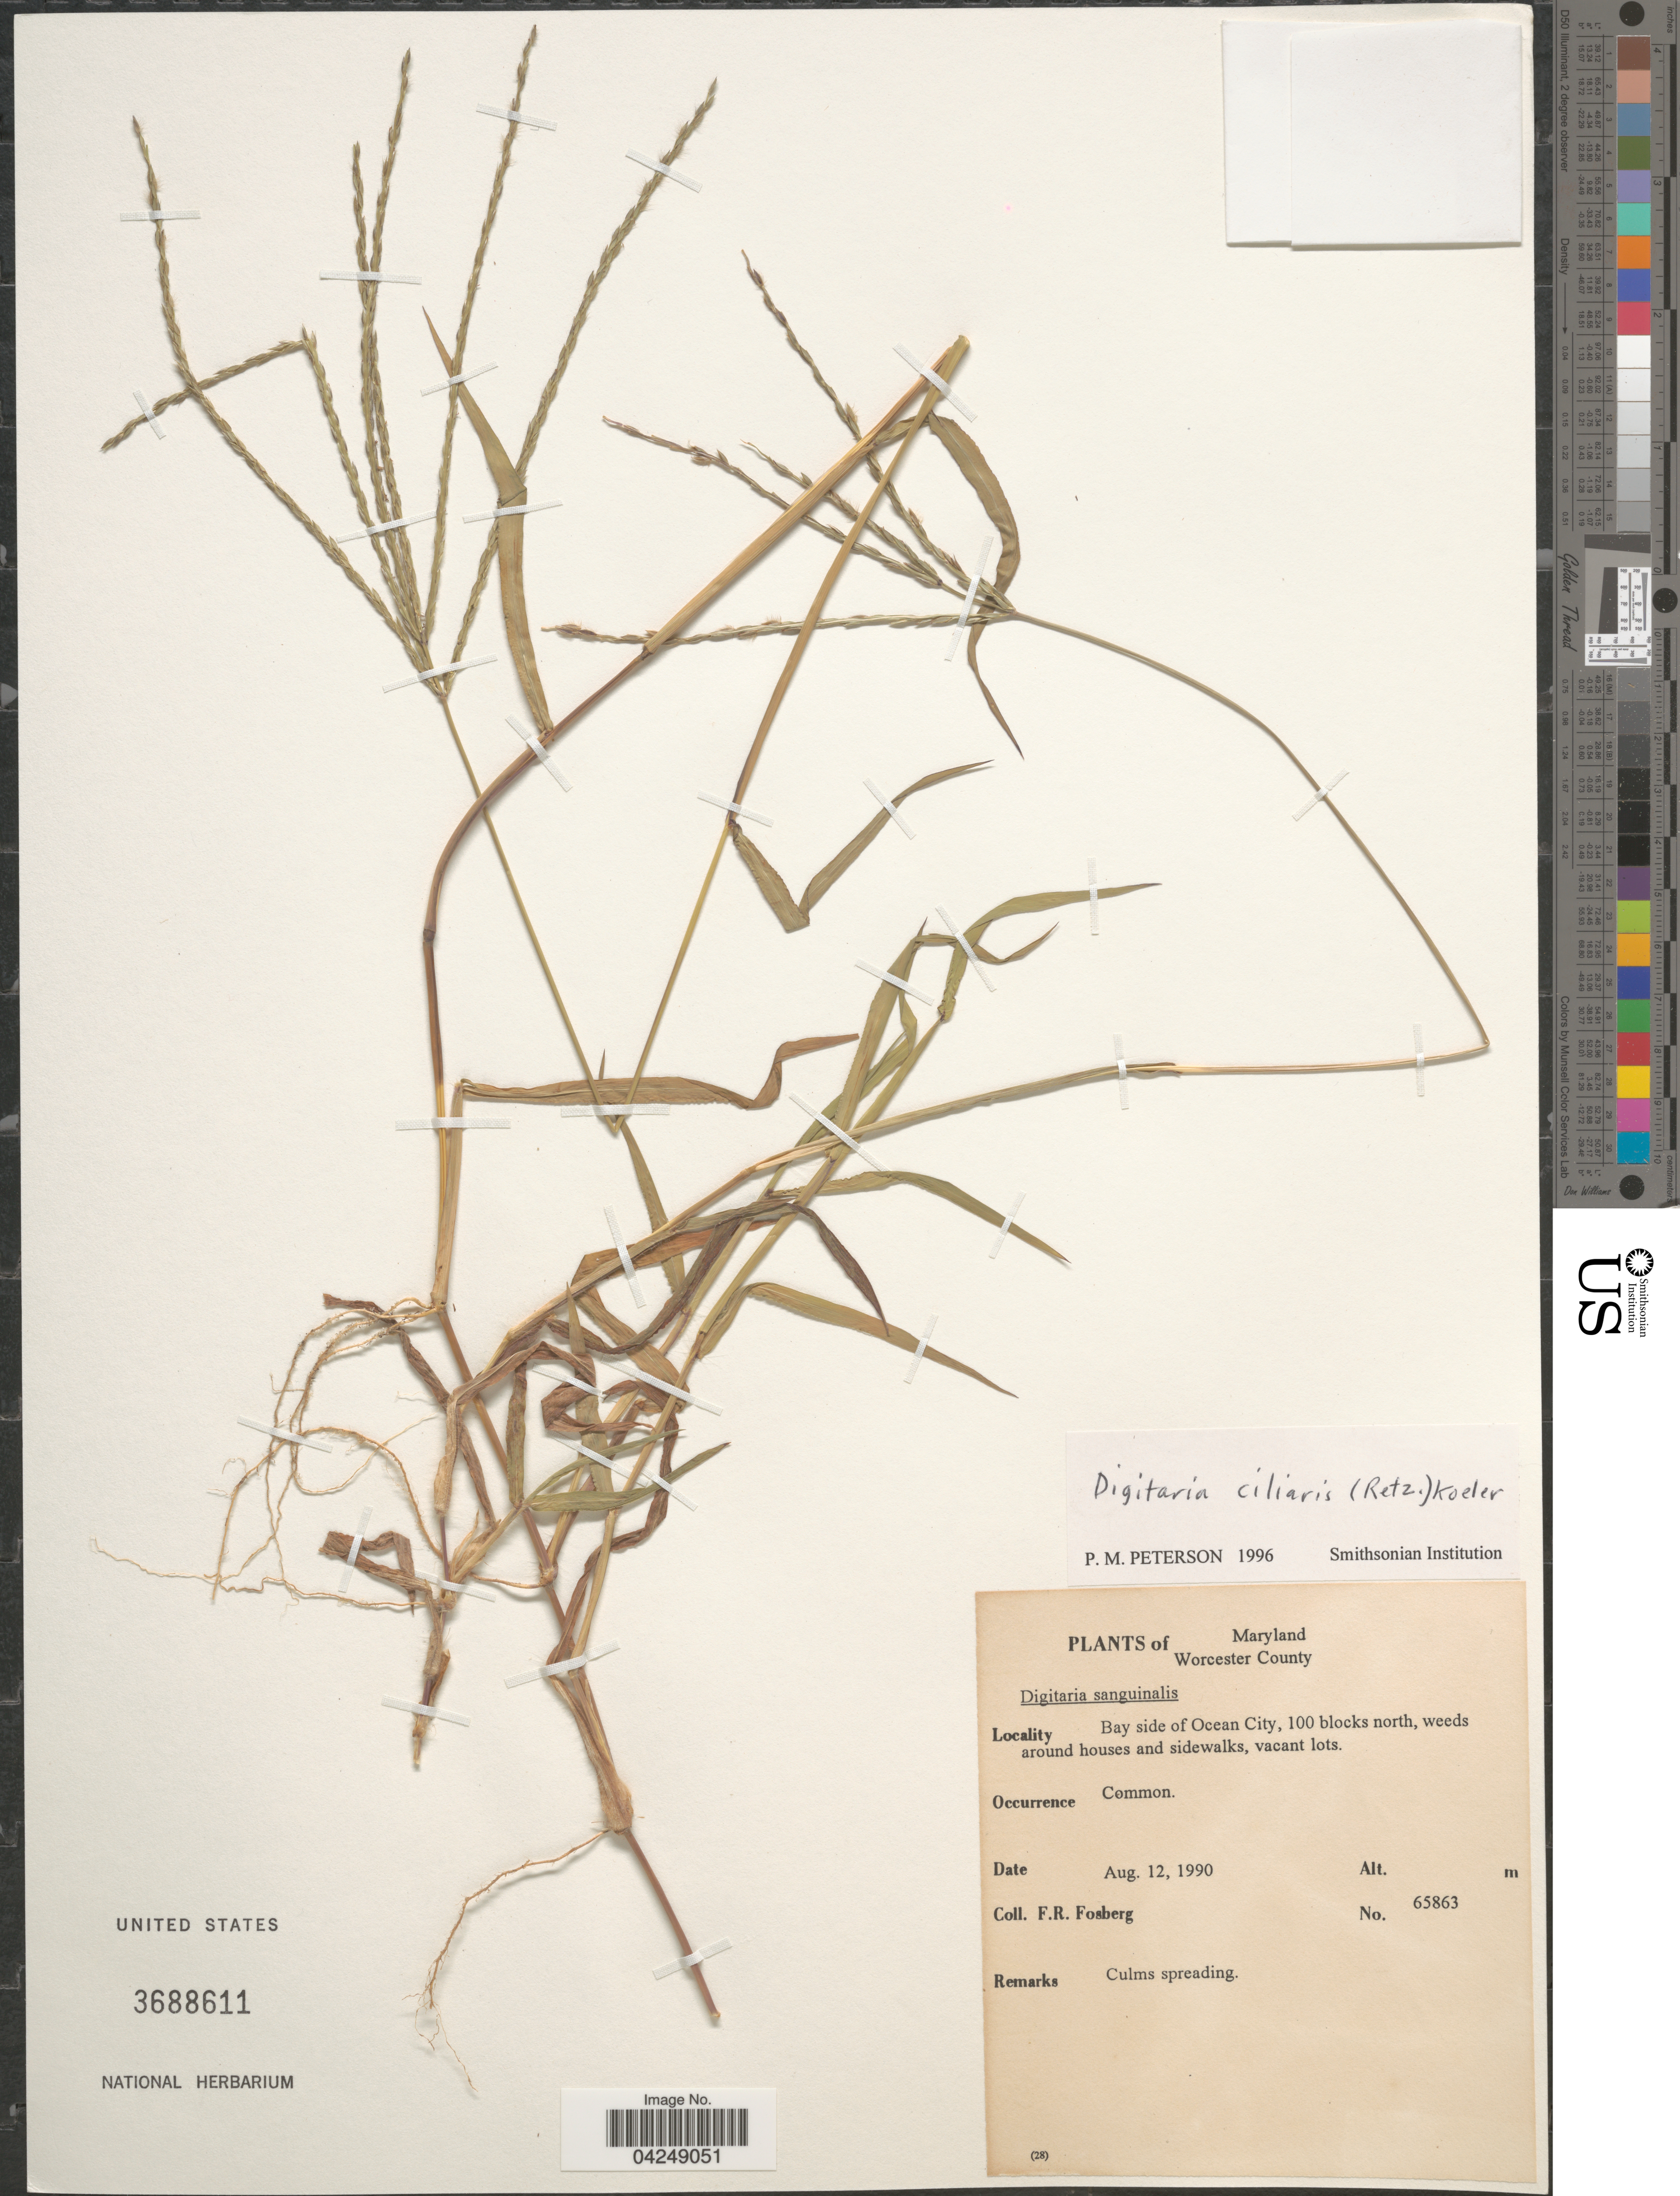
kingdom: Plantae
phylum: Tracheophyta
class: Liliopsida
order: Poales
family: Poaceae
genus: Digitaria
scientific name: Digitaria ciliaris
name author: (Retz.) Koeler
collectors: F. R. Fosberg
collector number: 65863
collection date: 1990-08-12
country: United States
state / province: Maryland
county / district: Worcester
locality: Worcester County. Bay side of Ocean City, 100 blocks north, weeds around houses and sidewalks, vacant lots.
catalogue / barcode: US 3688611